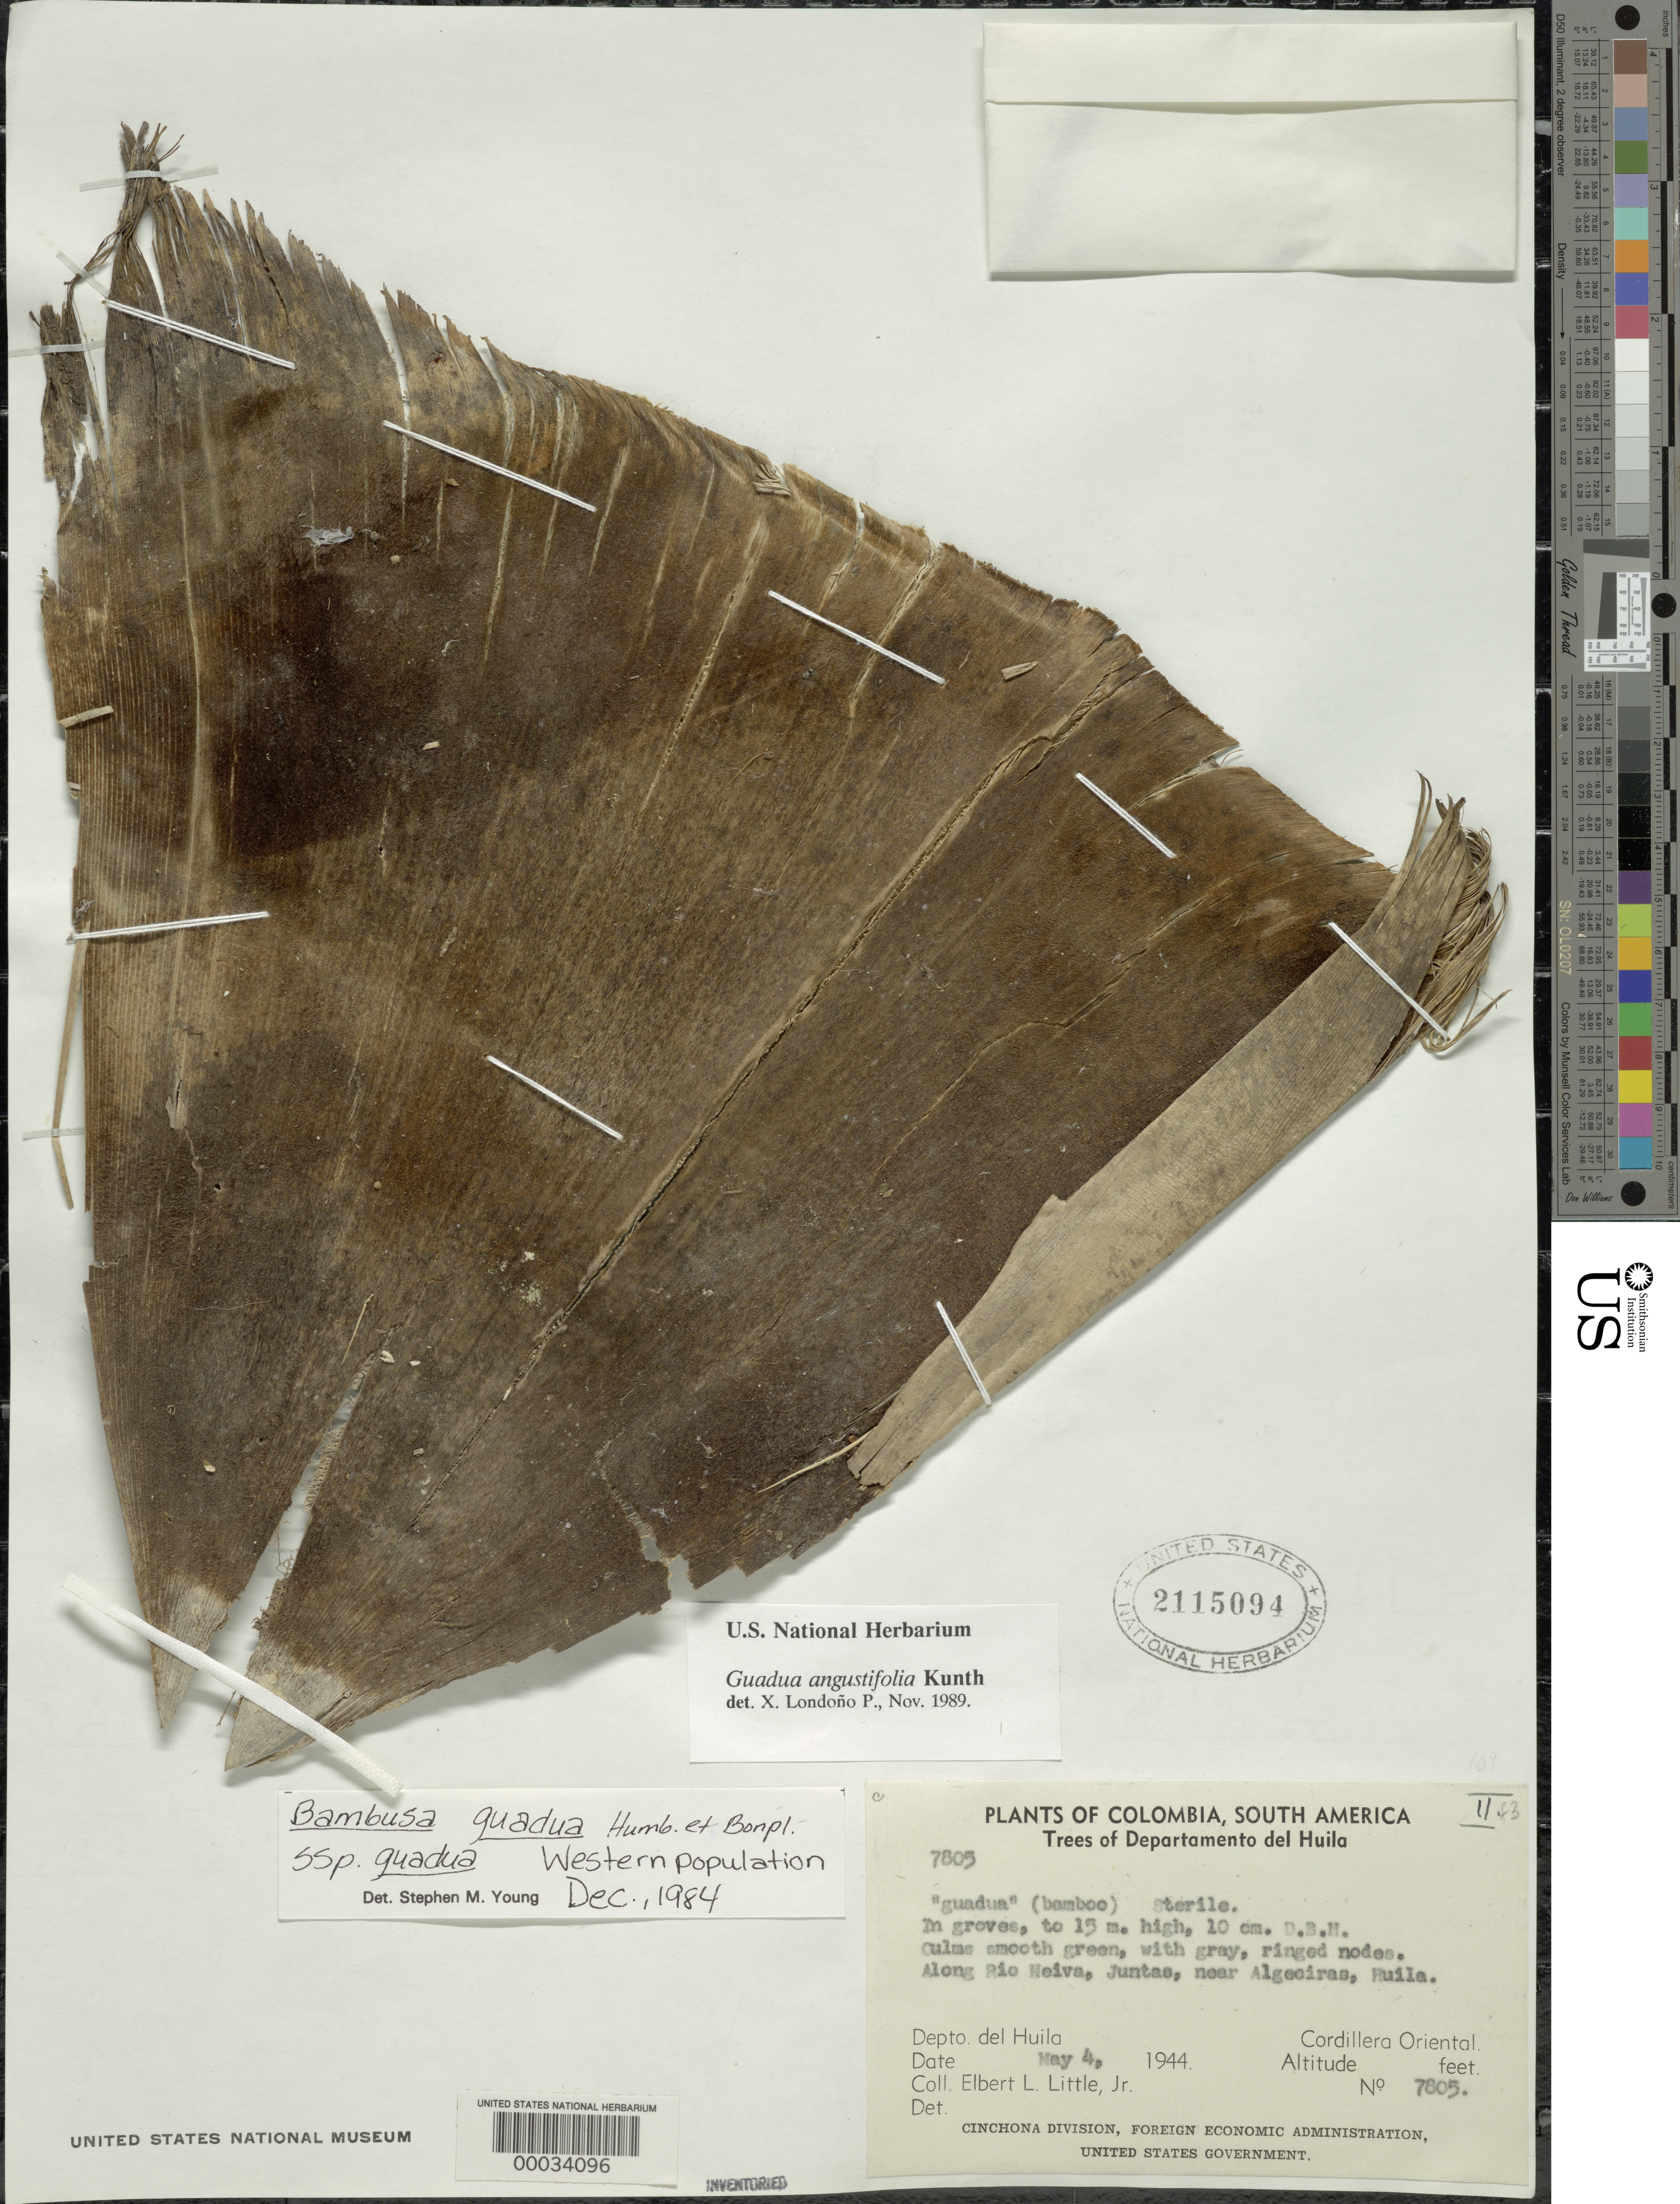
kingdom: Plantae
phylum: Tracheophyta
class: Liliopsida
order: Poales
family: Poaceae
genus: Guadua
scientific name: Guadua angustifolia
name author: Kunth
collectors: E. L. Little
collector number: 7805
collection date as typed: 04 May 1944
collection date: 1944-05-04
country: Colombia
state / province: Huila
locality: Rio Neiva, Juntas, Algeciras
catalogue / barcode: US 2115094